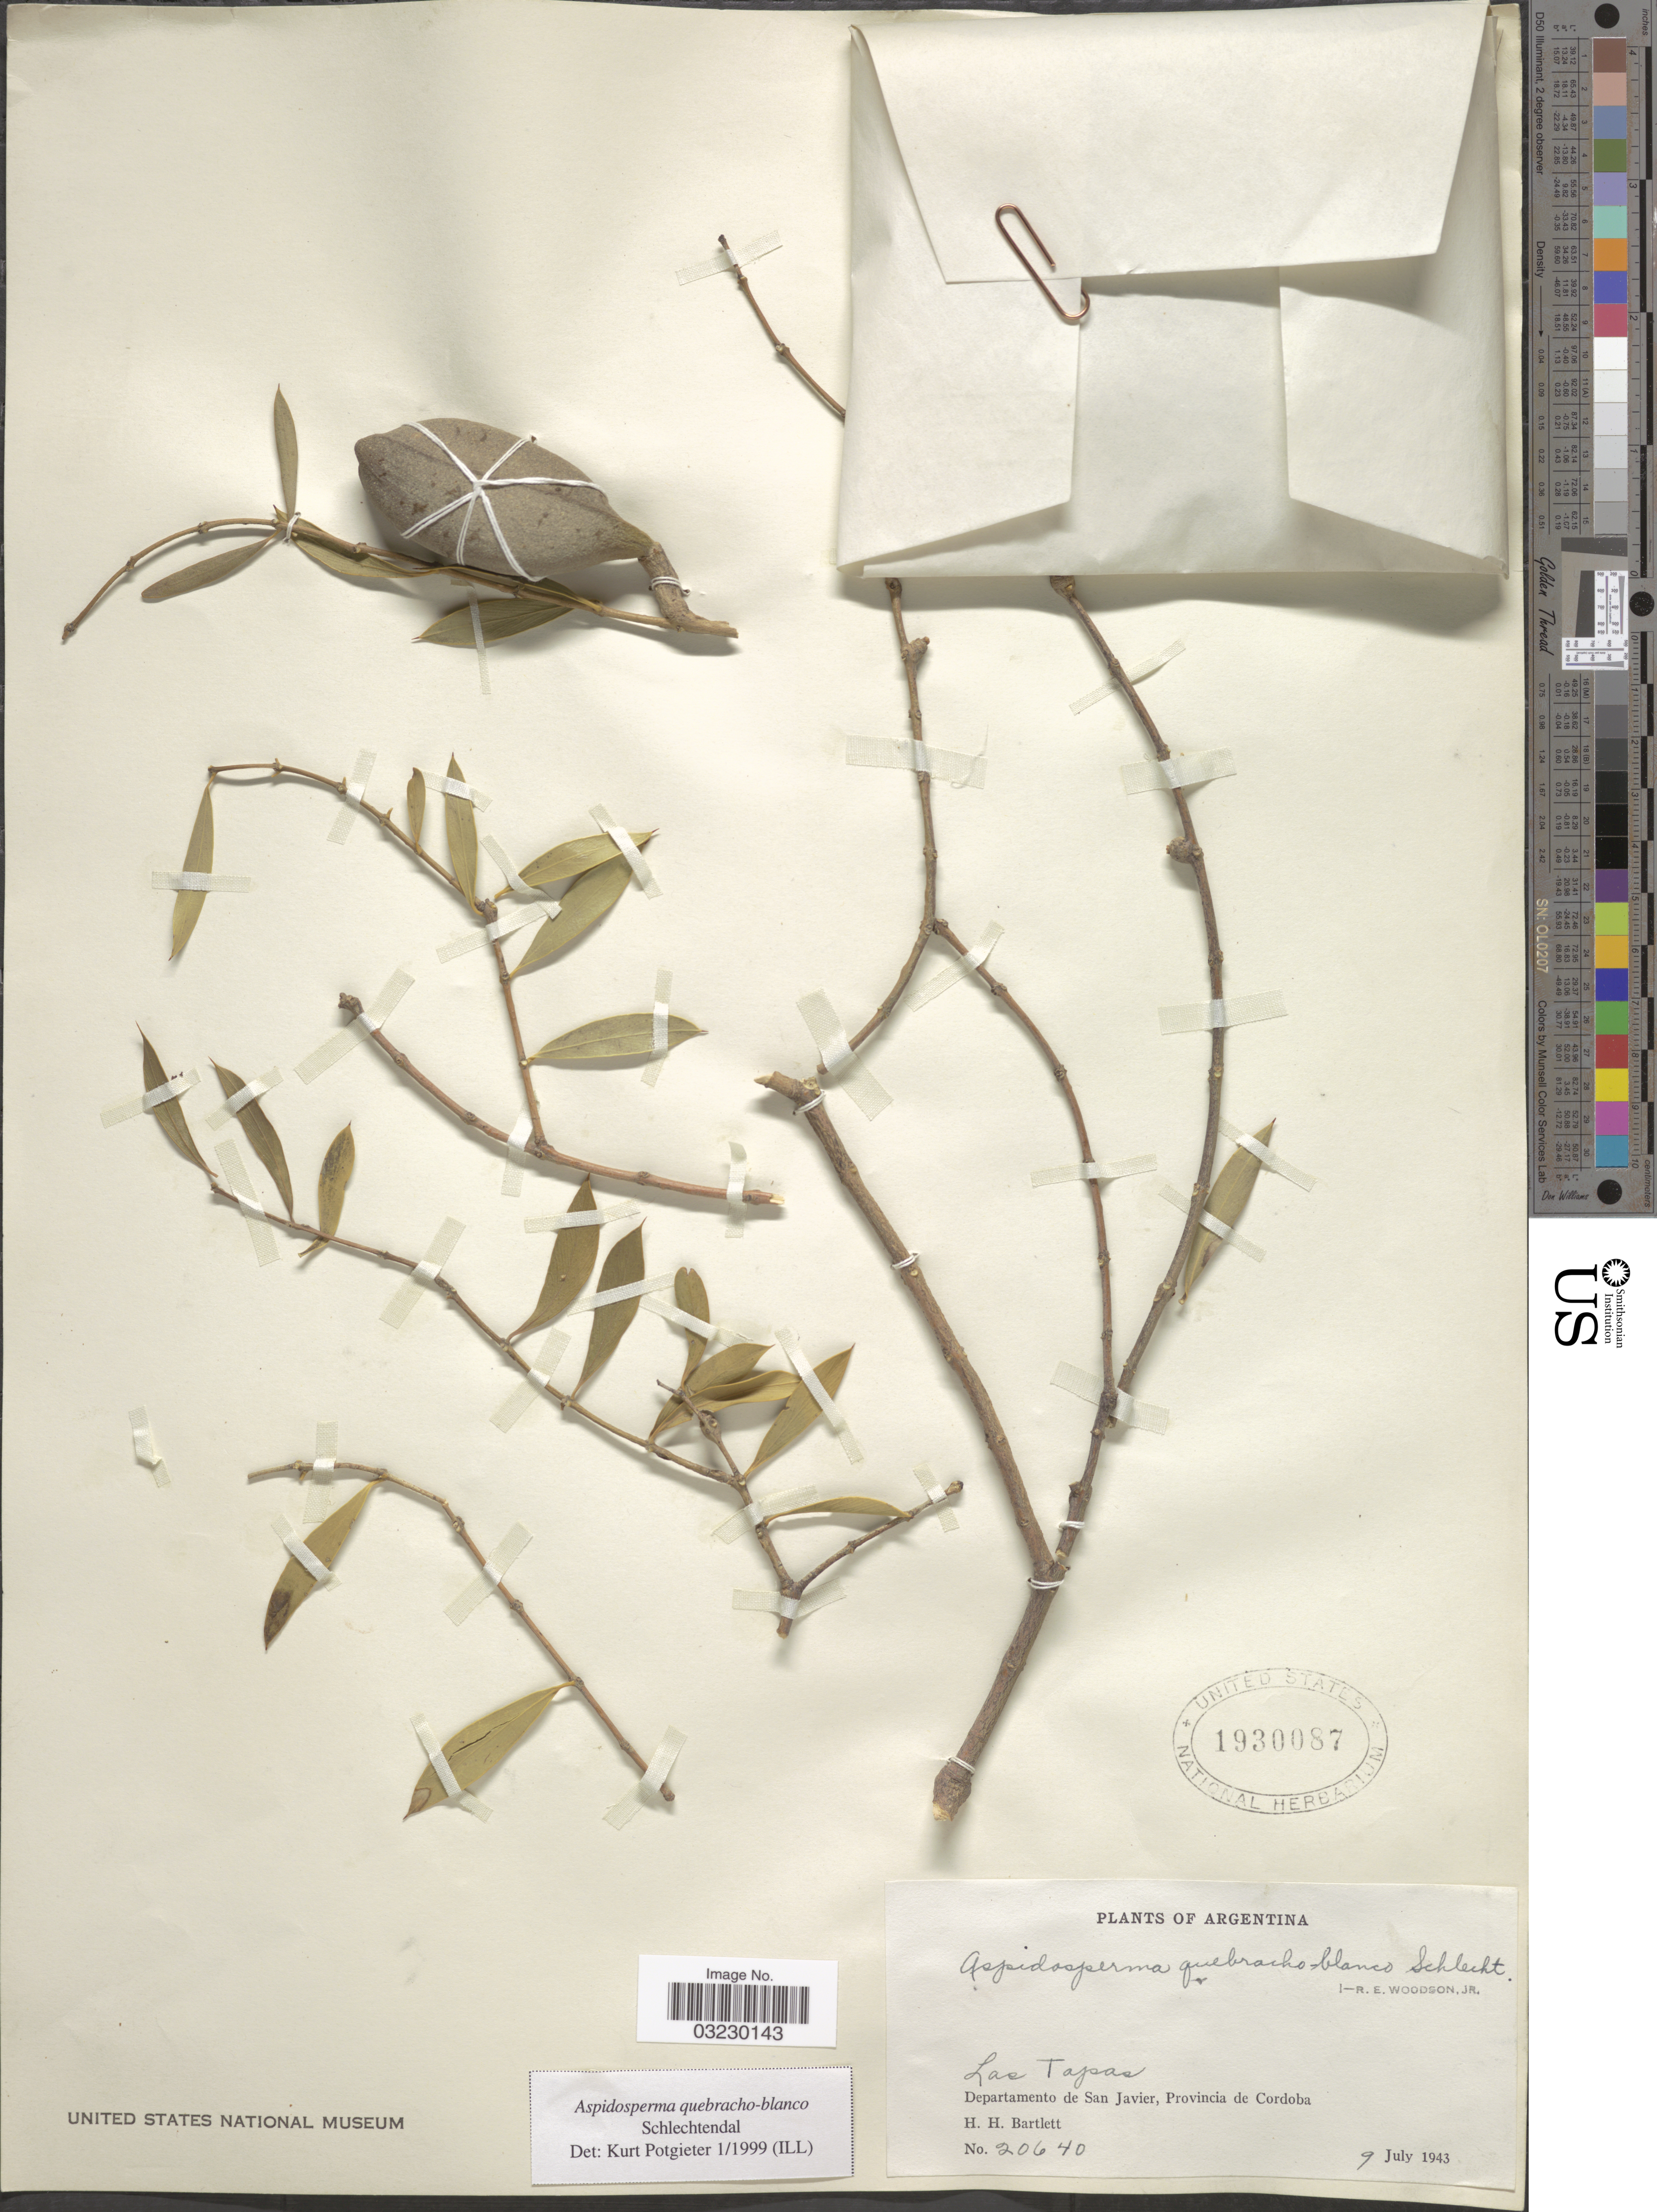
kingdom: Plantae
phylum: Tracheophyta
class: Magnoliopsida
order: Gentianales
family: Apocynaceae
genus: Aspidosperma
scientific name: Aspidosperma quebracho-blanco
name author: Schltdl.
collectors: H. H. Bartlett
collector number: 20640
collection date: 1943-07-09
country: Argentina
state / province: Cordoba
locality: Las Tapas. Departamento de San Javier.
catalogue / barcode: US 1930087